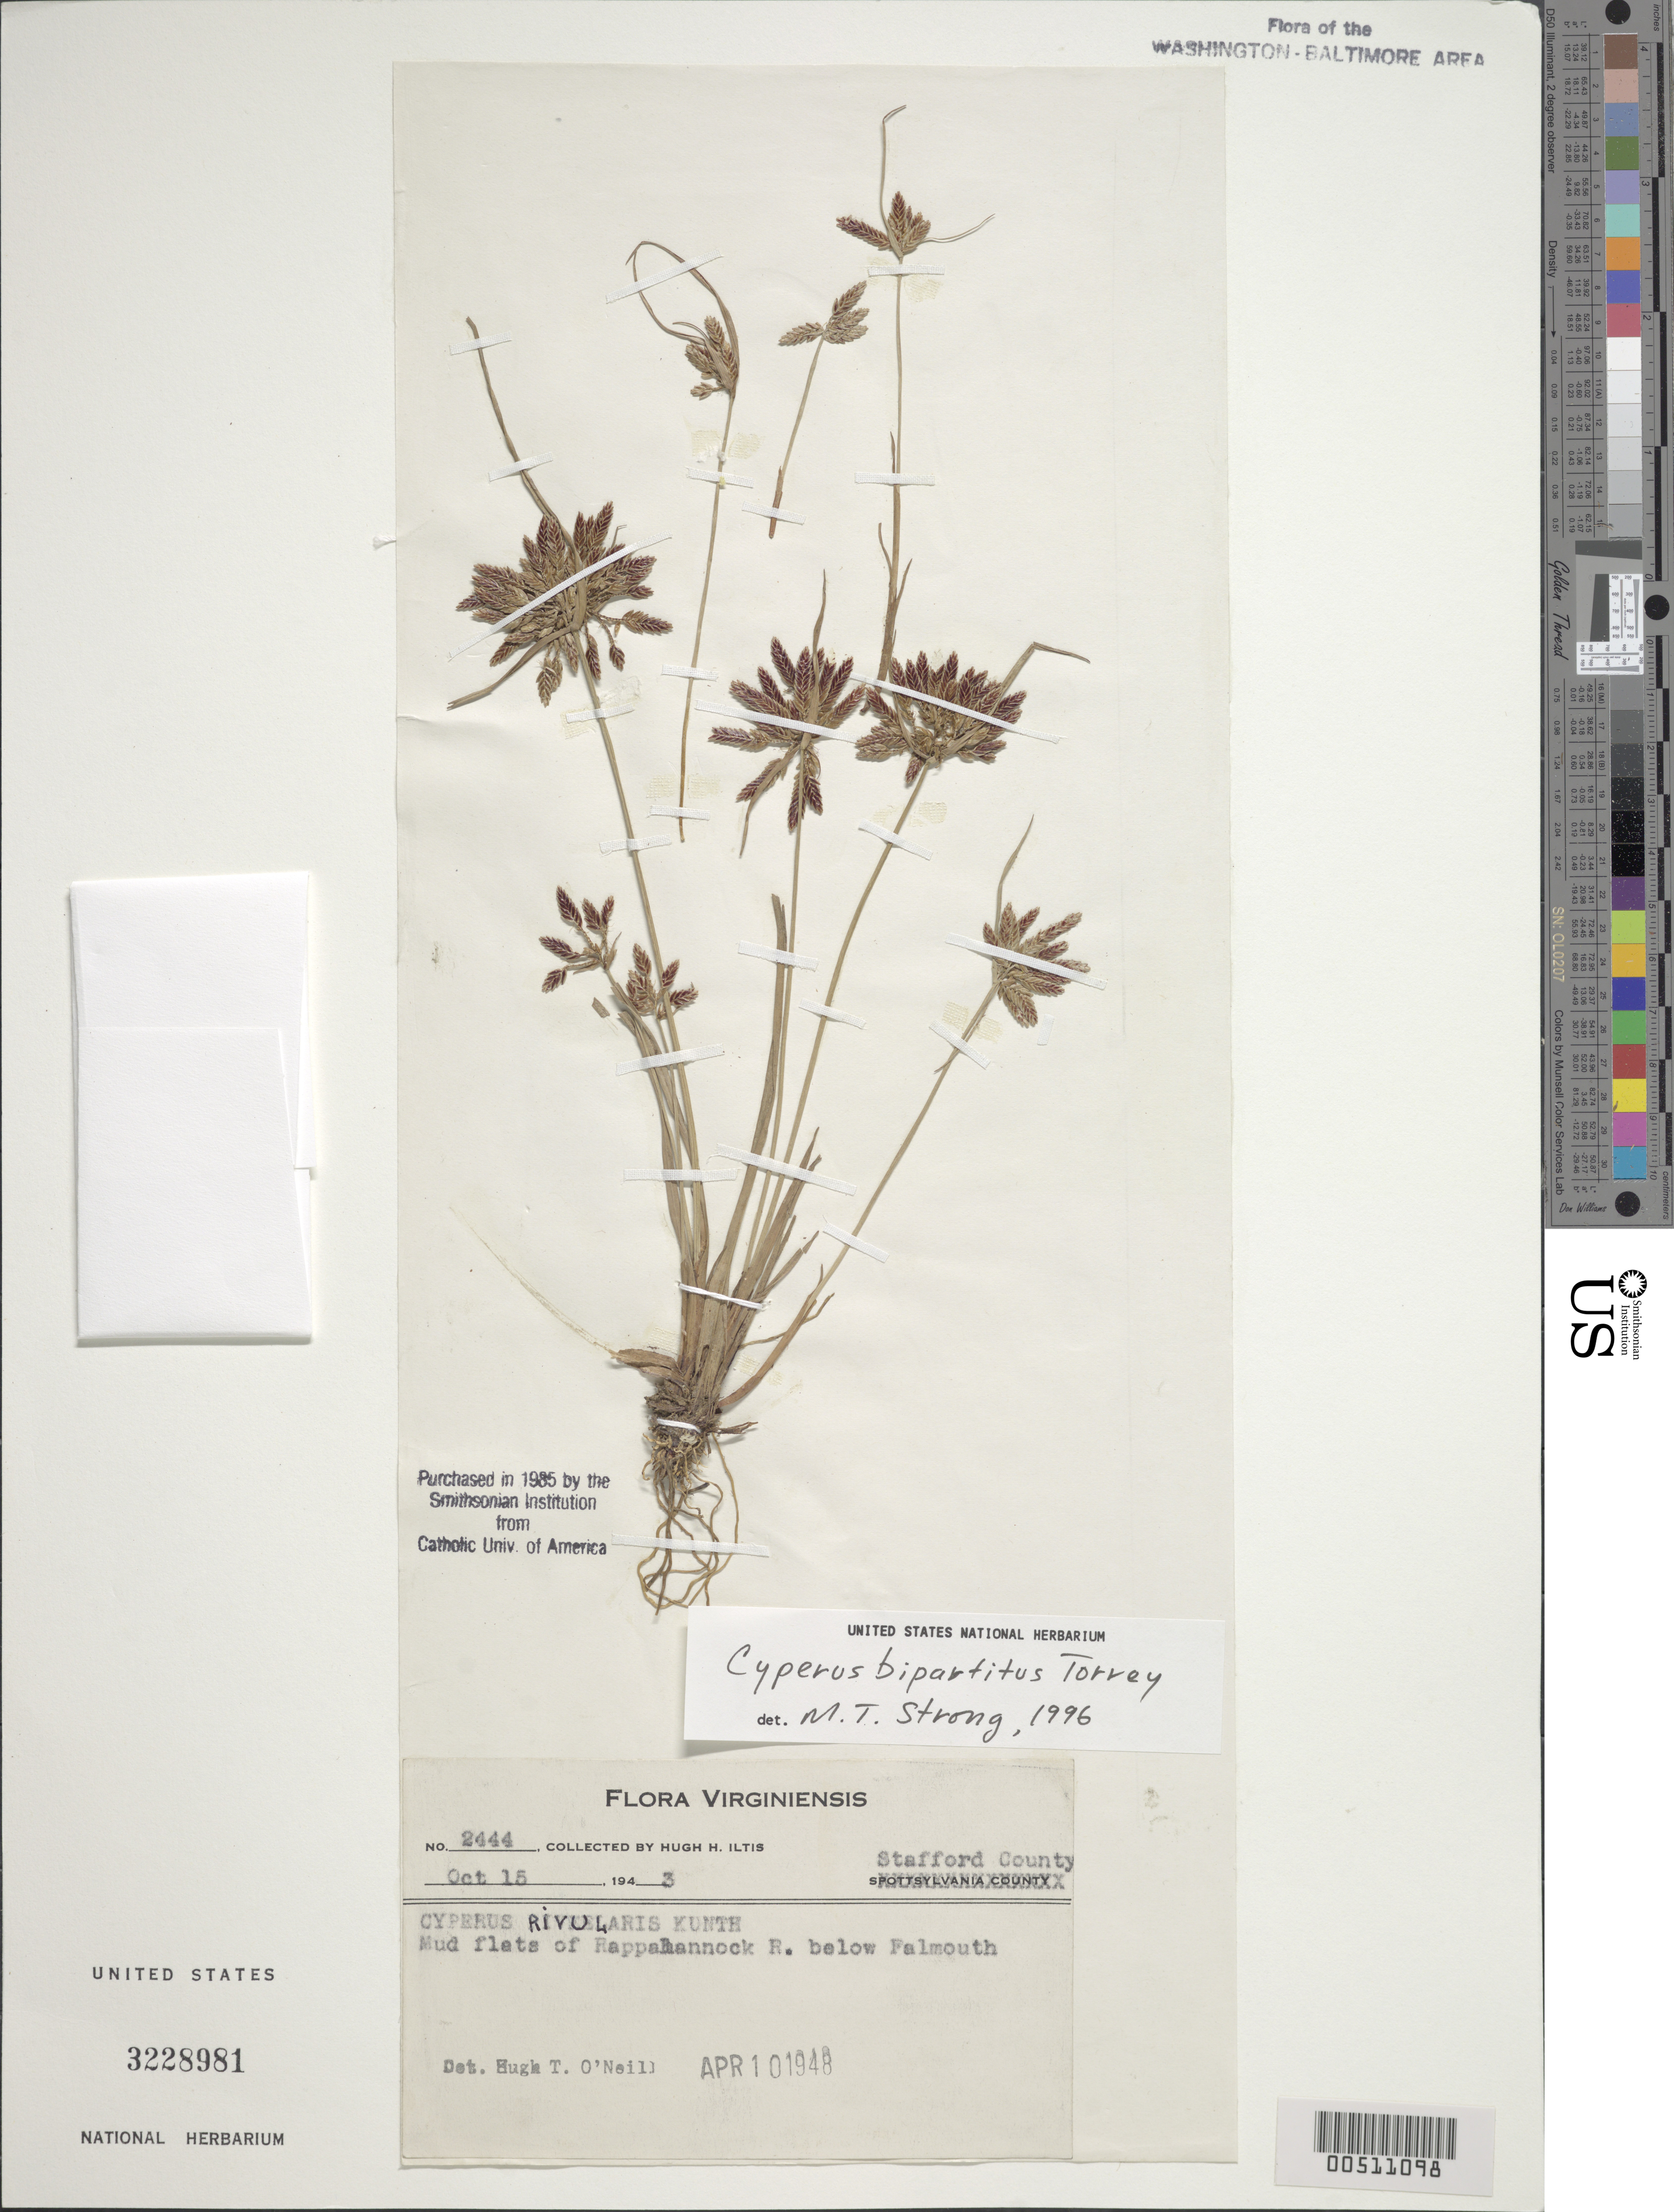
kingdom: Plantae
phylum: Tracheophyta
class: Liliopsida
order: Poales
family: Cyperaceae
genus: Cyperus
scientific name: Cyperus bipartitus Torr.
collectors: H. H. Iltis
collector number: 2444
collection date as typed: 15 Oct 1943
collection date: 1943-10-15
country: United States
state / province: Virginia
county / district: Stafford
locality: Rappahannock River, below Falmouth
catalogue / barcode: US 3228981